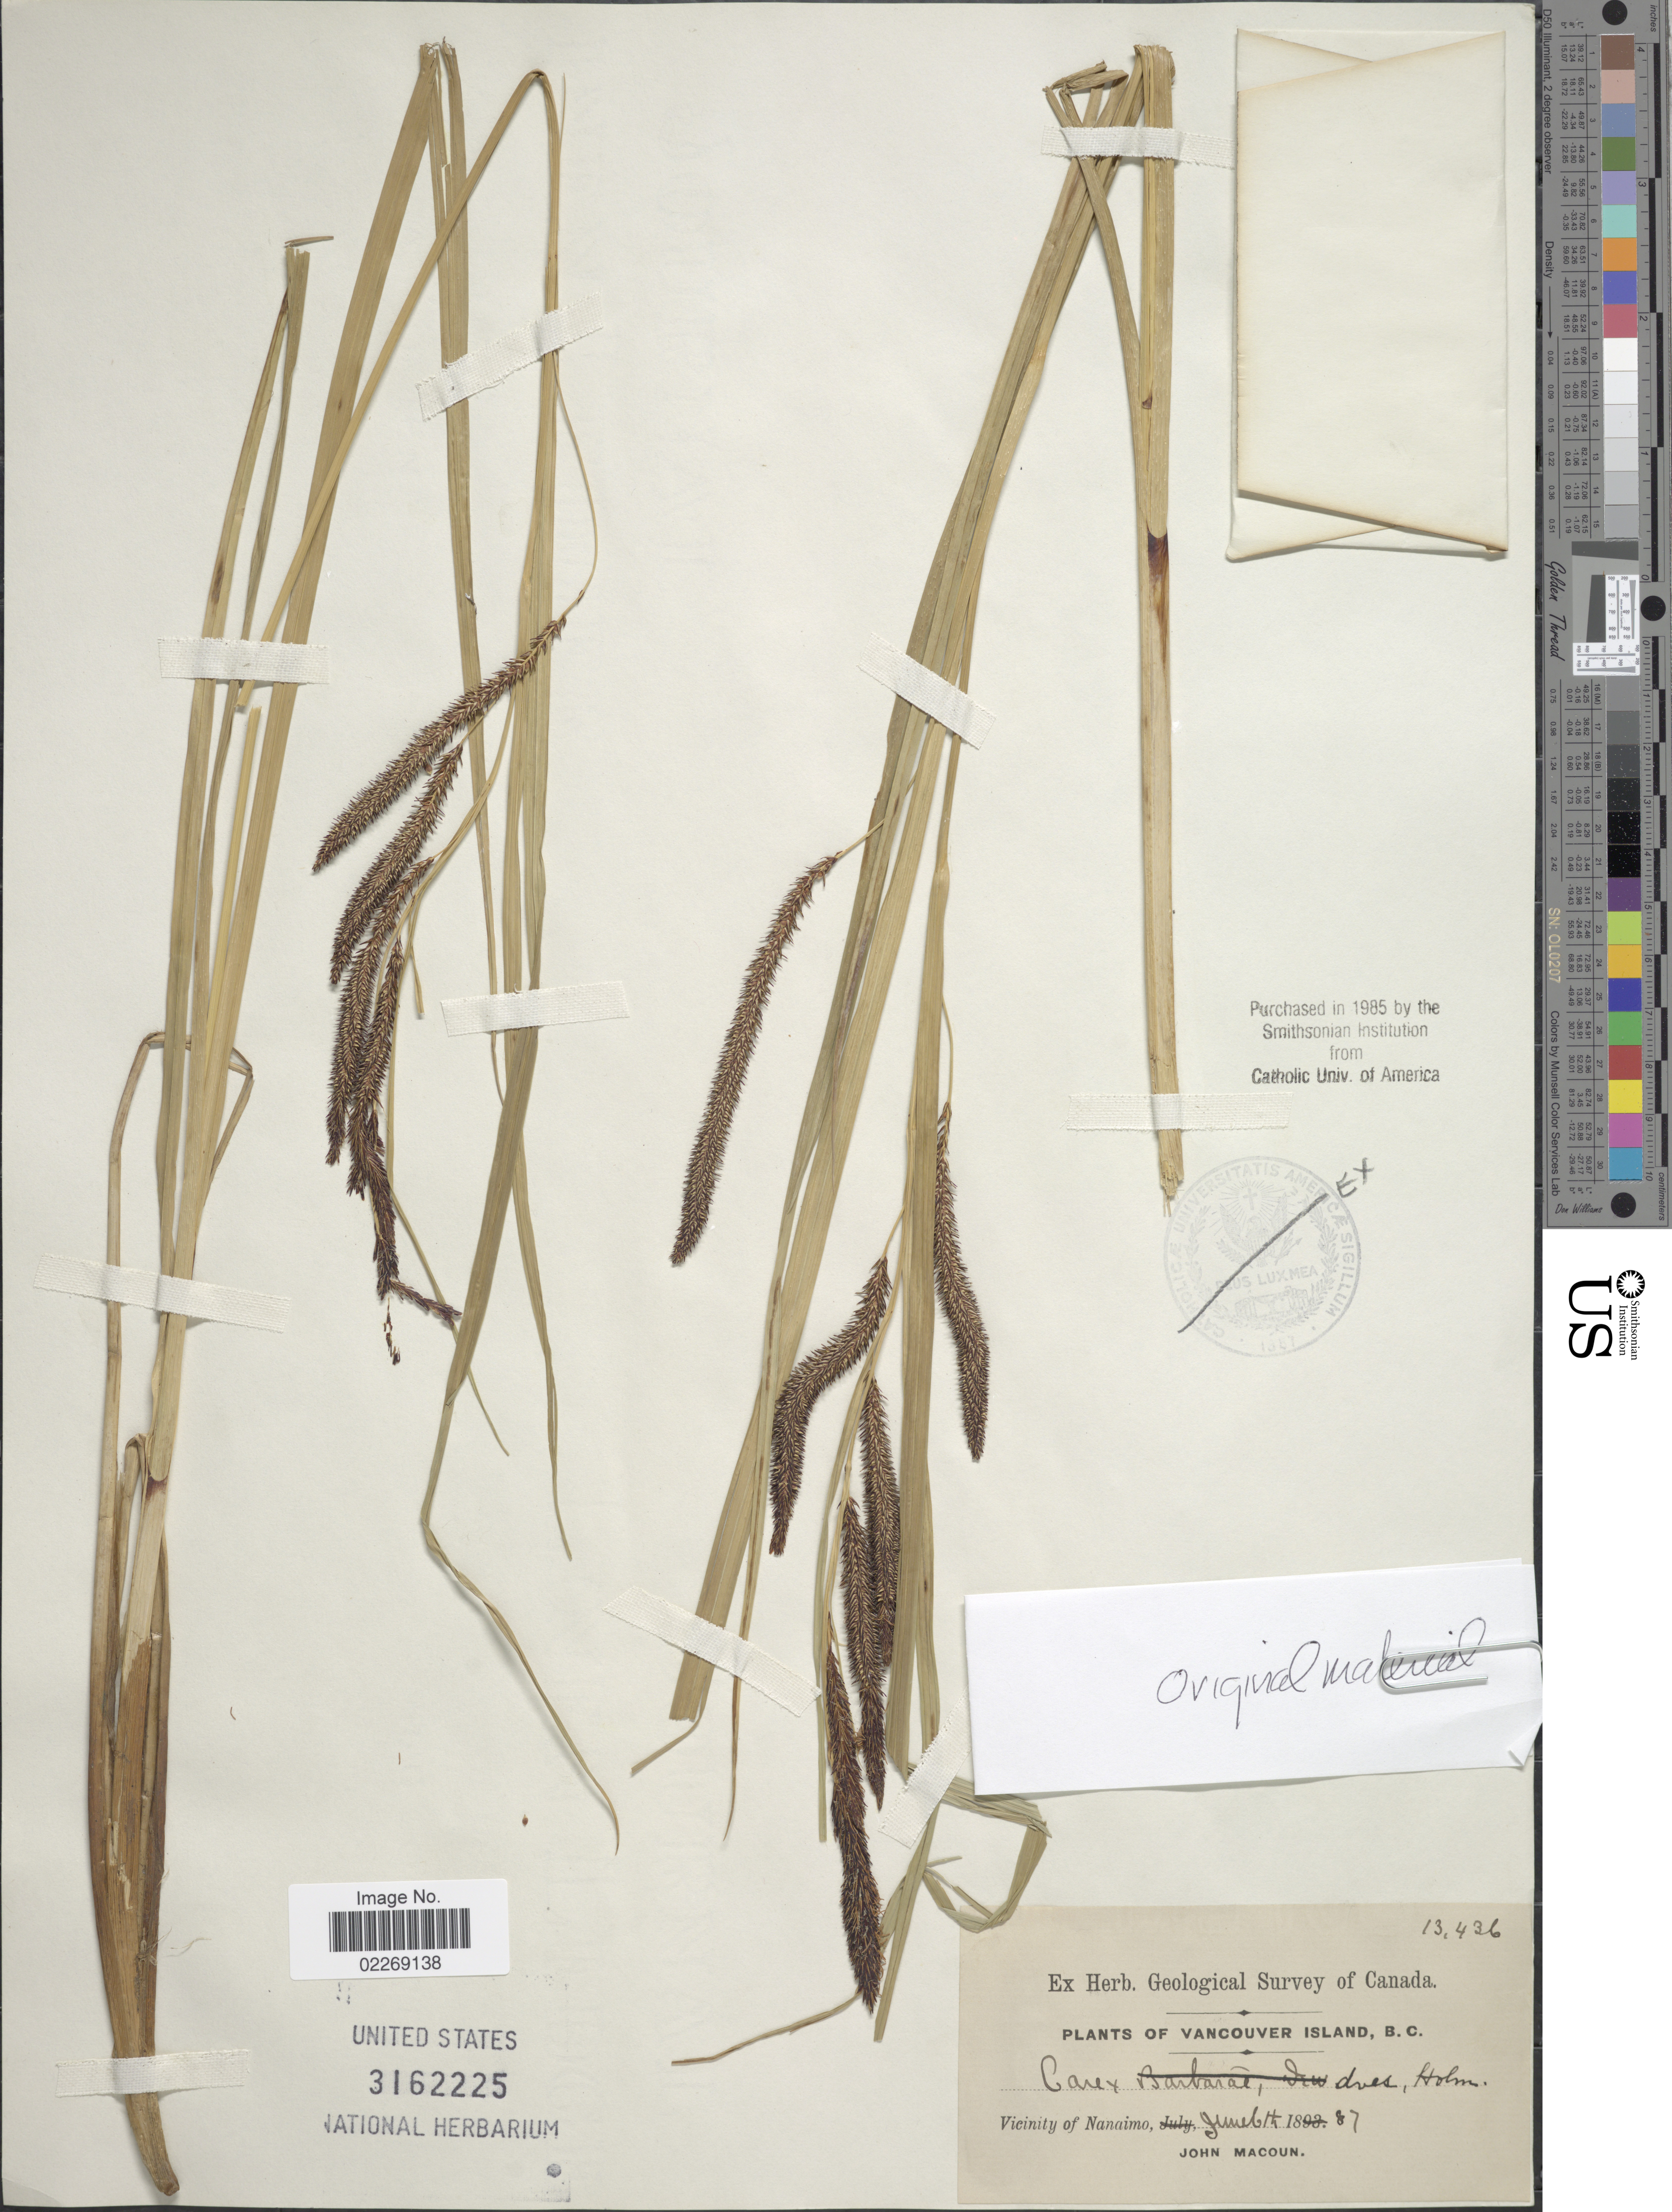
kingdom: Plantae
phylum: Tracheophyta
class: Liliopsida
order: Poales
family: Cyperaceae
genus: Carex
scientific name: Carex aquatilis var. dives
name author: (Holm) Kük.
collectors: J. Macoun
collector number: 13436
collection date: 1887-06-06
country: Canada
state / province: British Columbia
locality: Vancouver Island. Vicinity of Nanaimo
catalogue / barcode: US 3162225